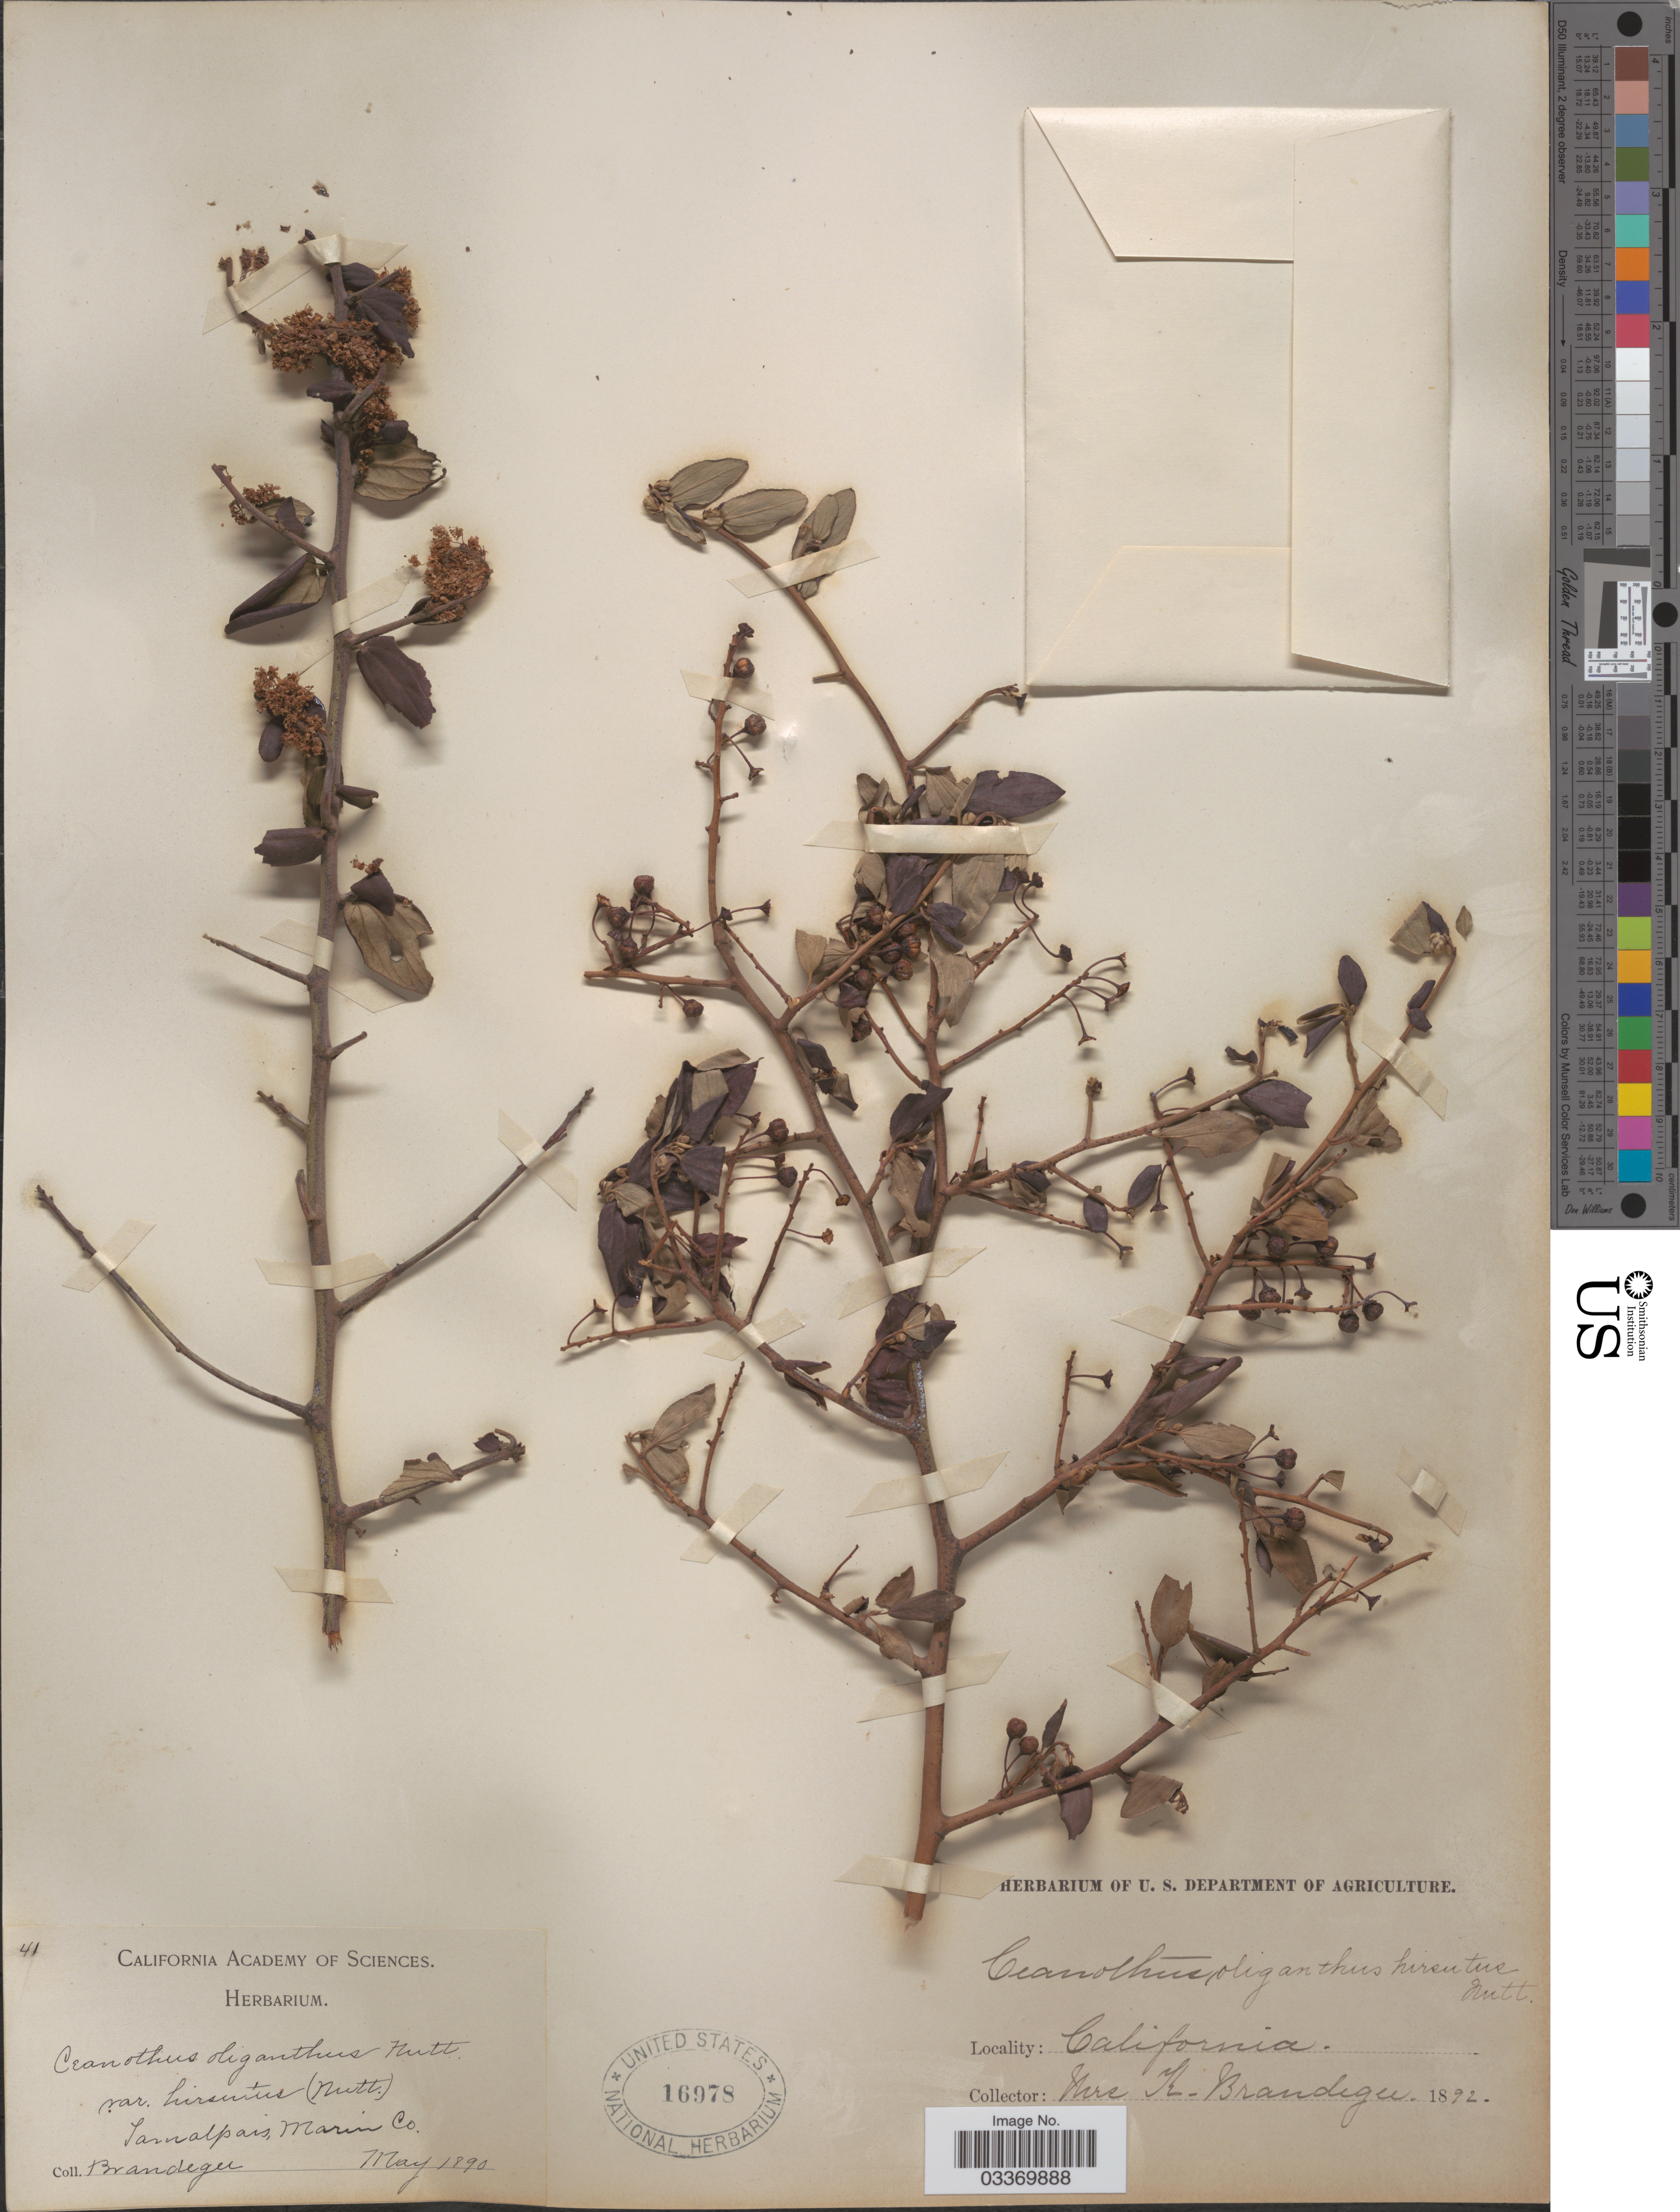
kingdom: Plantae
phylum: Tracheophyta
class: Magnoliopsida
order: Rosales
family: Rhamnaceae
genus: Ceanothus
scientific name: Ceanothus oliganthus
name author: Nutt.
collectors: K. Brandegee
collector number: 41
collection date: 1890-05/1892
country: United States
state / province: California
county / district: Marin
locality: Tamalpais, Marin Co.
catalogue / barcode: US 16978